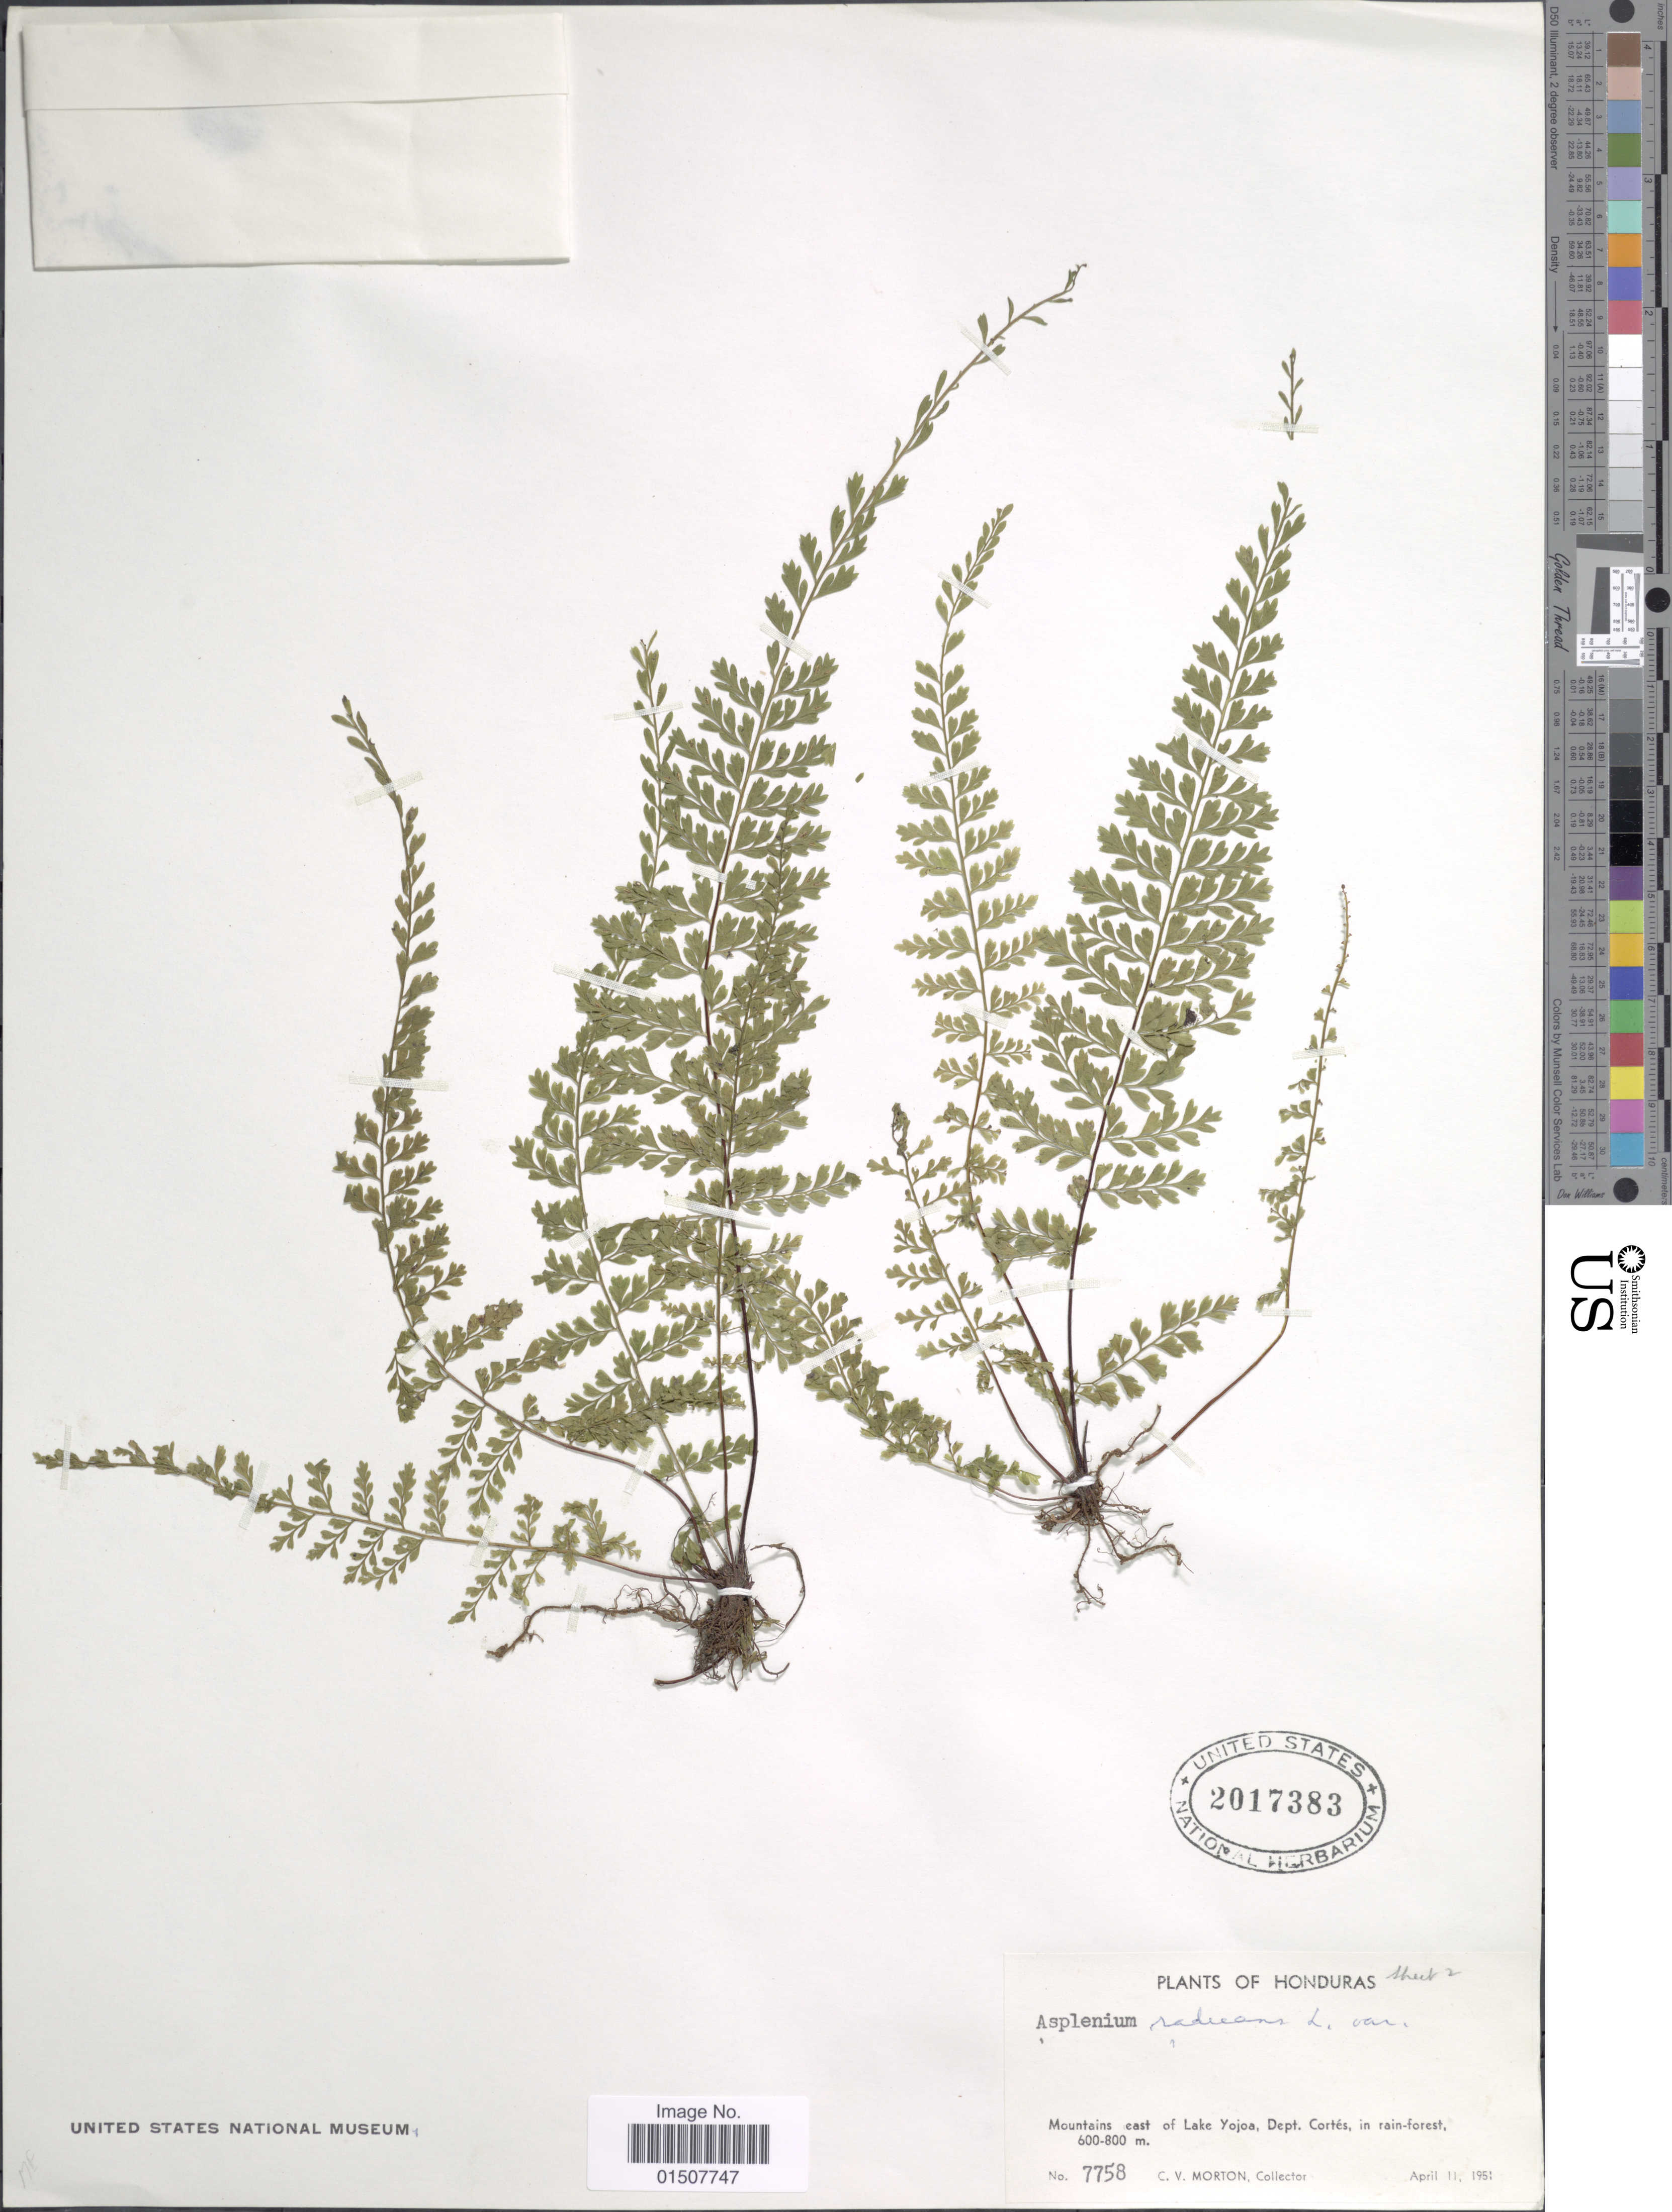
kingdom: Plantae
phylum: Tracheophyta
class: Polypodiopsida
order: Polypodiales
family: Aspleniaceae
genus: Asplenium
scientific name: Asplenium radicans var. uniserale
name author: (Raddi) L.D. Gómez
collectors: C. V. Morton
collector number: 7758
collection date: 1951-04-11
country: Honduras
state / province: Cortés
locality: Mountains east of lake Yojoa, Dept. Cortes, in rain-forest.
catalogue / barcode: US 2017383